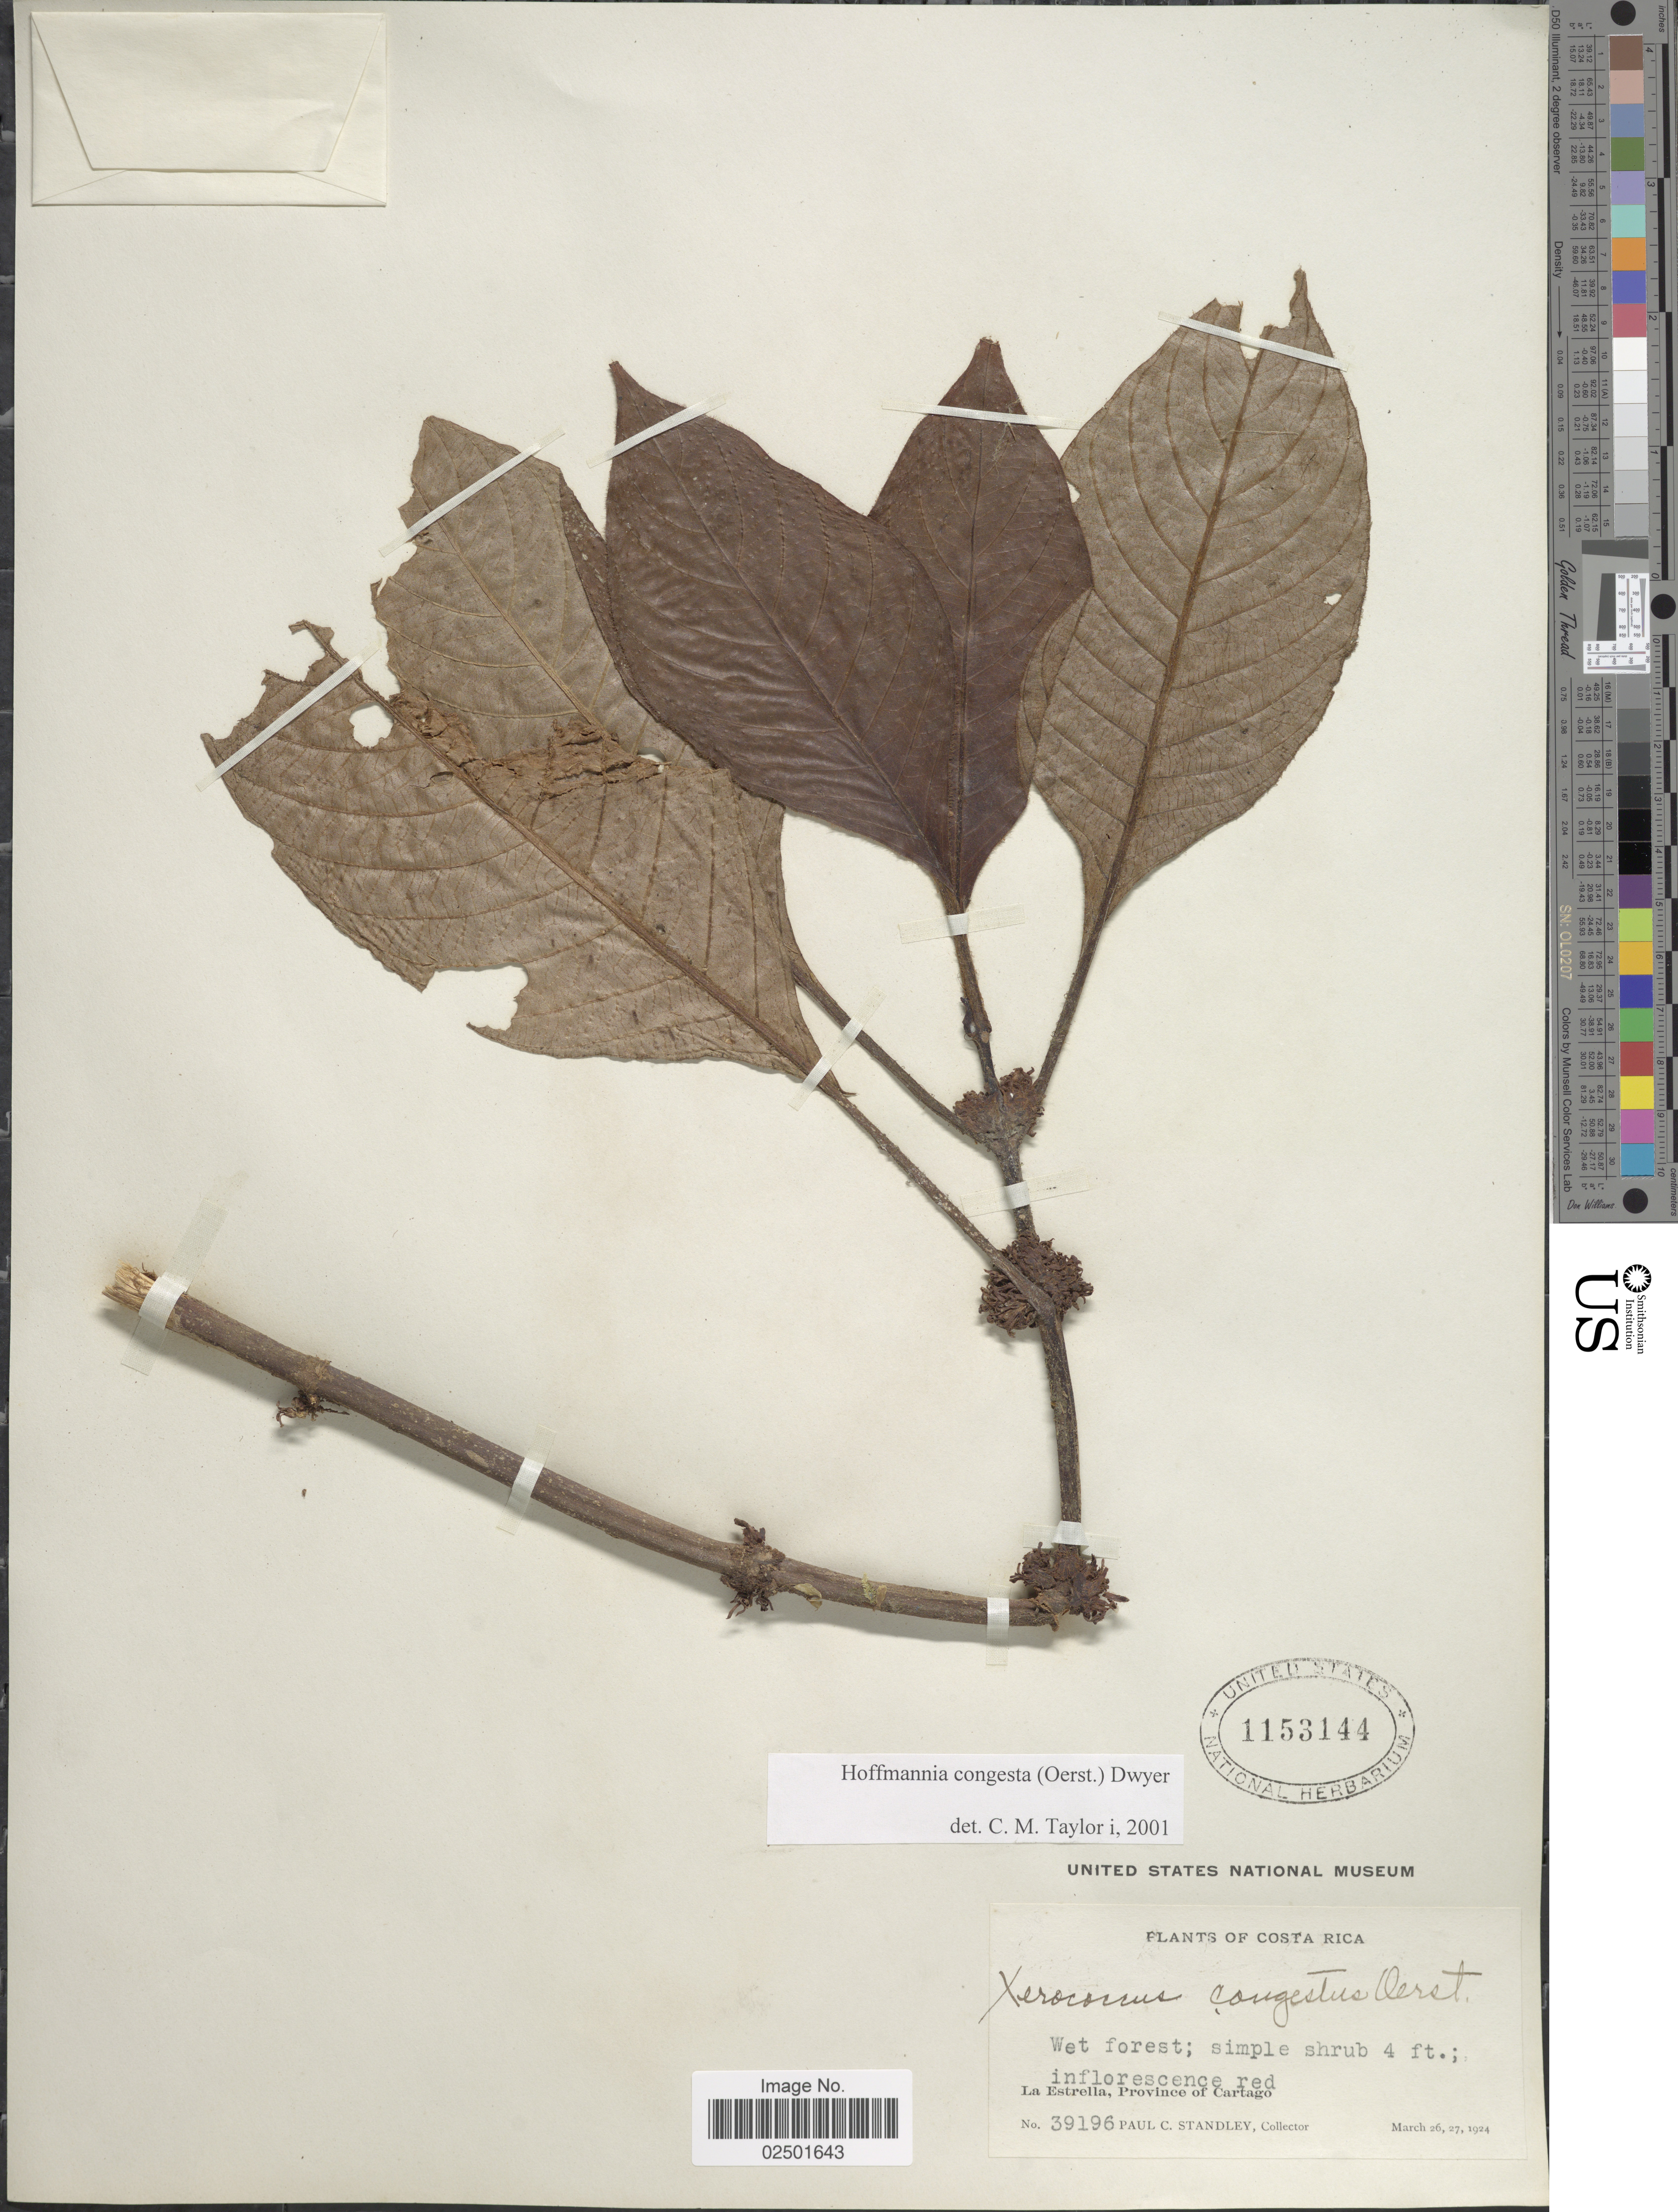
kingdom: Plantae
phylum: Tracheophyta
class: Magnoliopsida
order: Gentianales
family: Rubiaceae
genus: Hoffmannia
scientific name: Hoffmannia congesta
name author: (Oerst.) Dwyer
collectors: P. C. Standley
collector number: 39196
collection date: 1924-03-26/1924-03-27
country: Costa Rica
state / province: Cartago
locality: La Estrella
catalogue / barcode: US 1153144